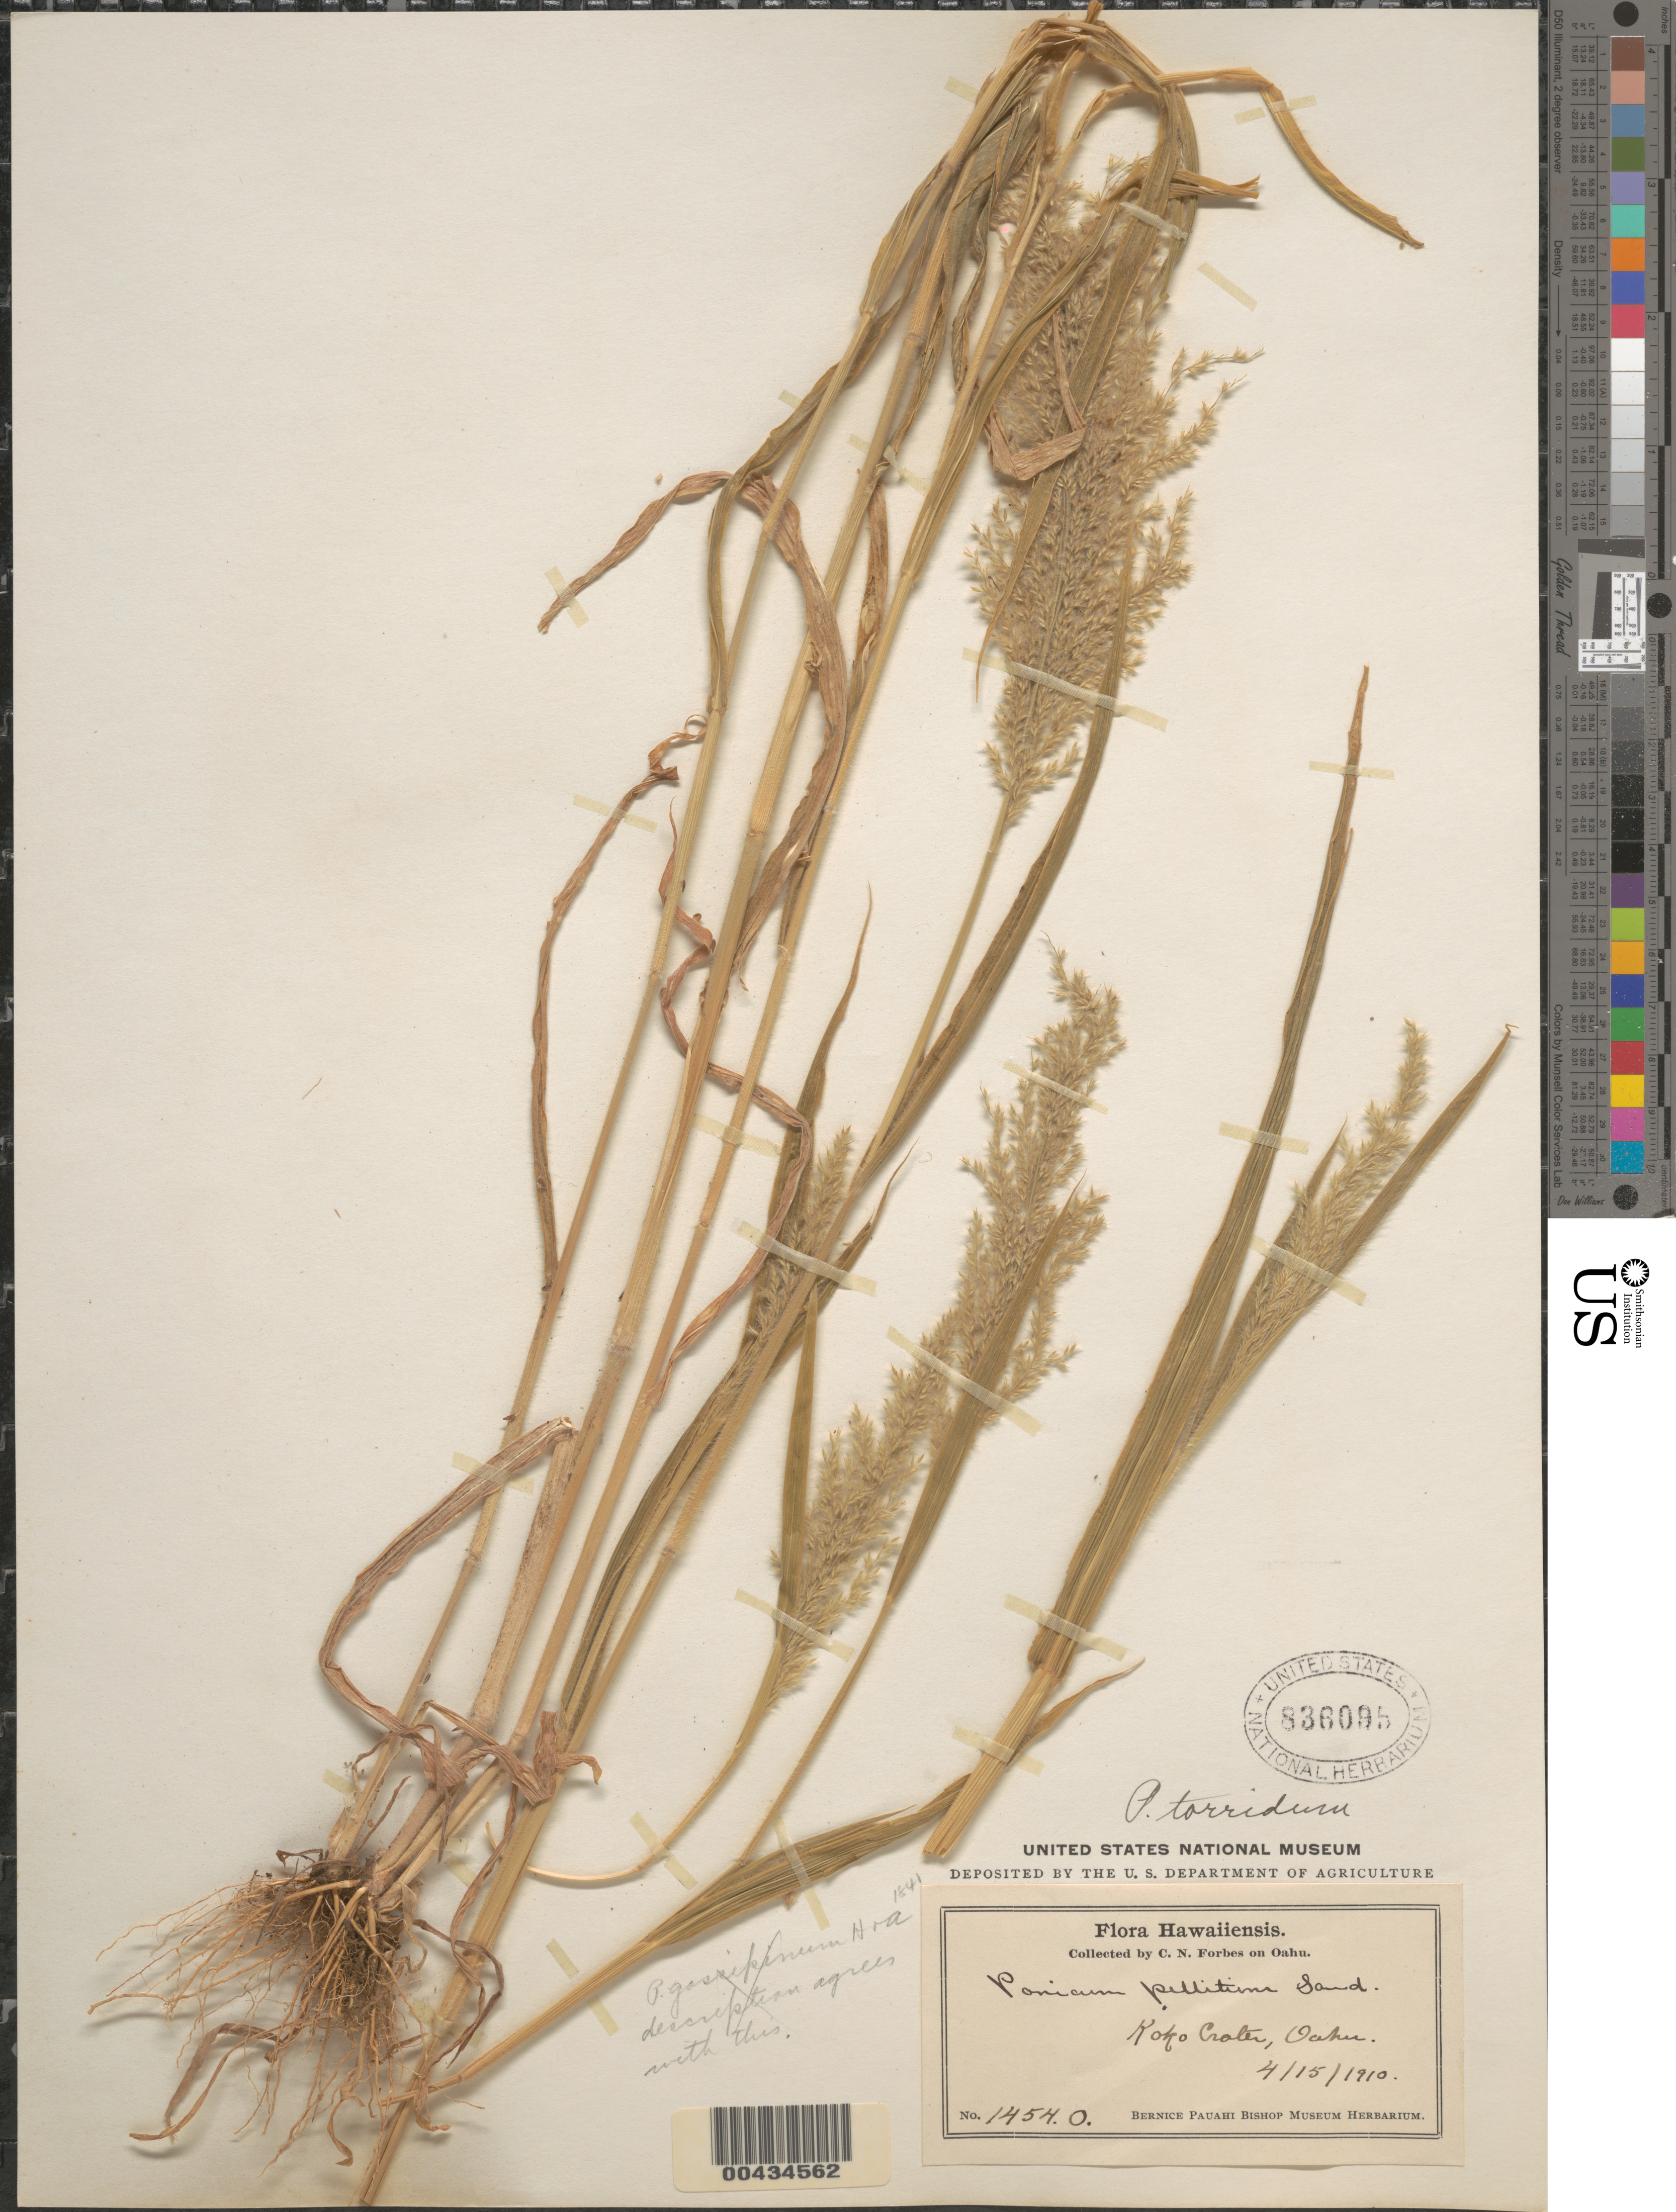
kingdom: Plantae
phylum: Tracheophyta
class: Liliopsida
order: Poales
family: Poaceae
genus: Panicum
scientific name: Panicum torridum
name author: Gaudich.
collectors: C. N. Forbes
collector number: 1454.O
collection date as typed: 15 Apr 1910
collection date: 1910-04-15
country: United States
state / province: Hawaii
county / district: Honolulu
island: Oahu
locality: Koko Crater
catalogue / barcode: US 836095